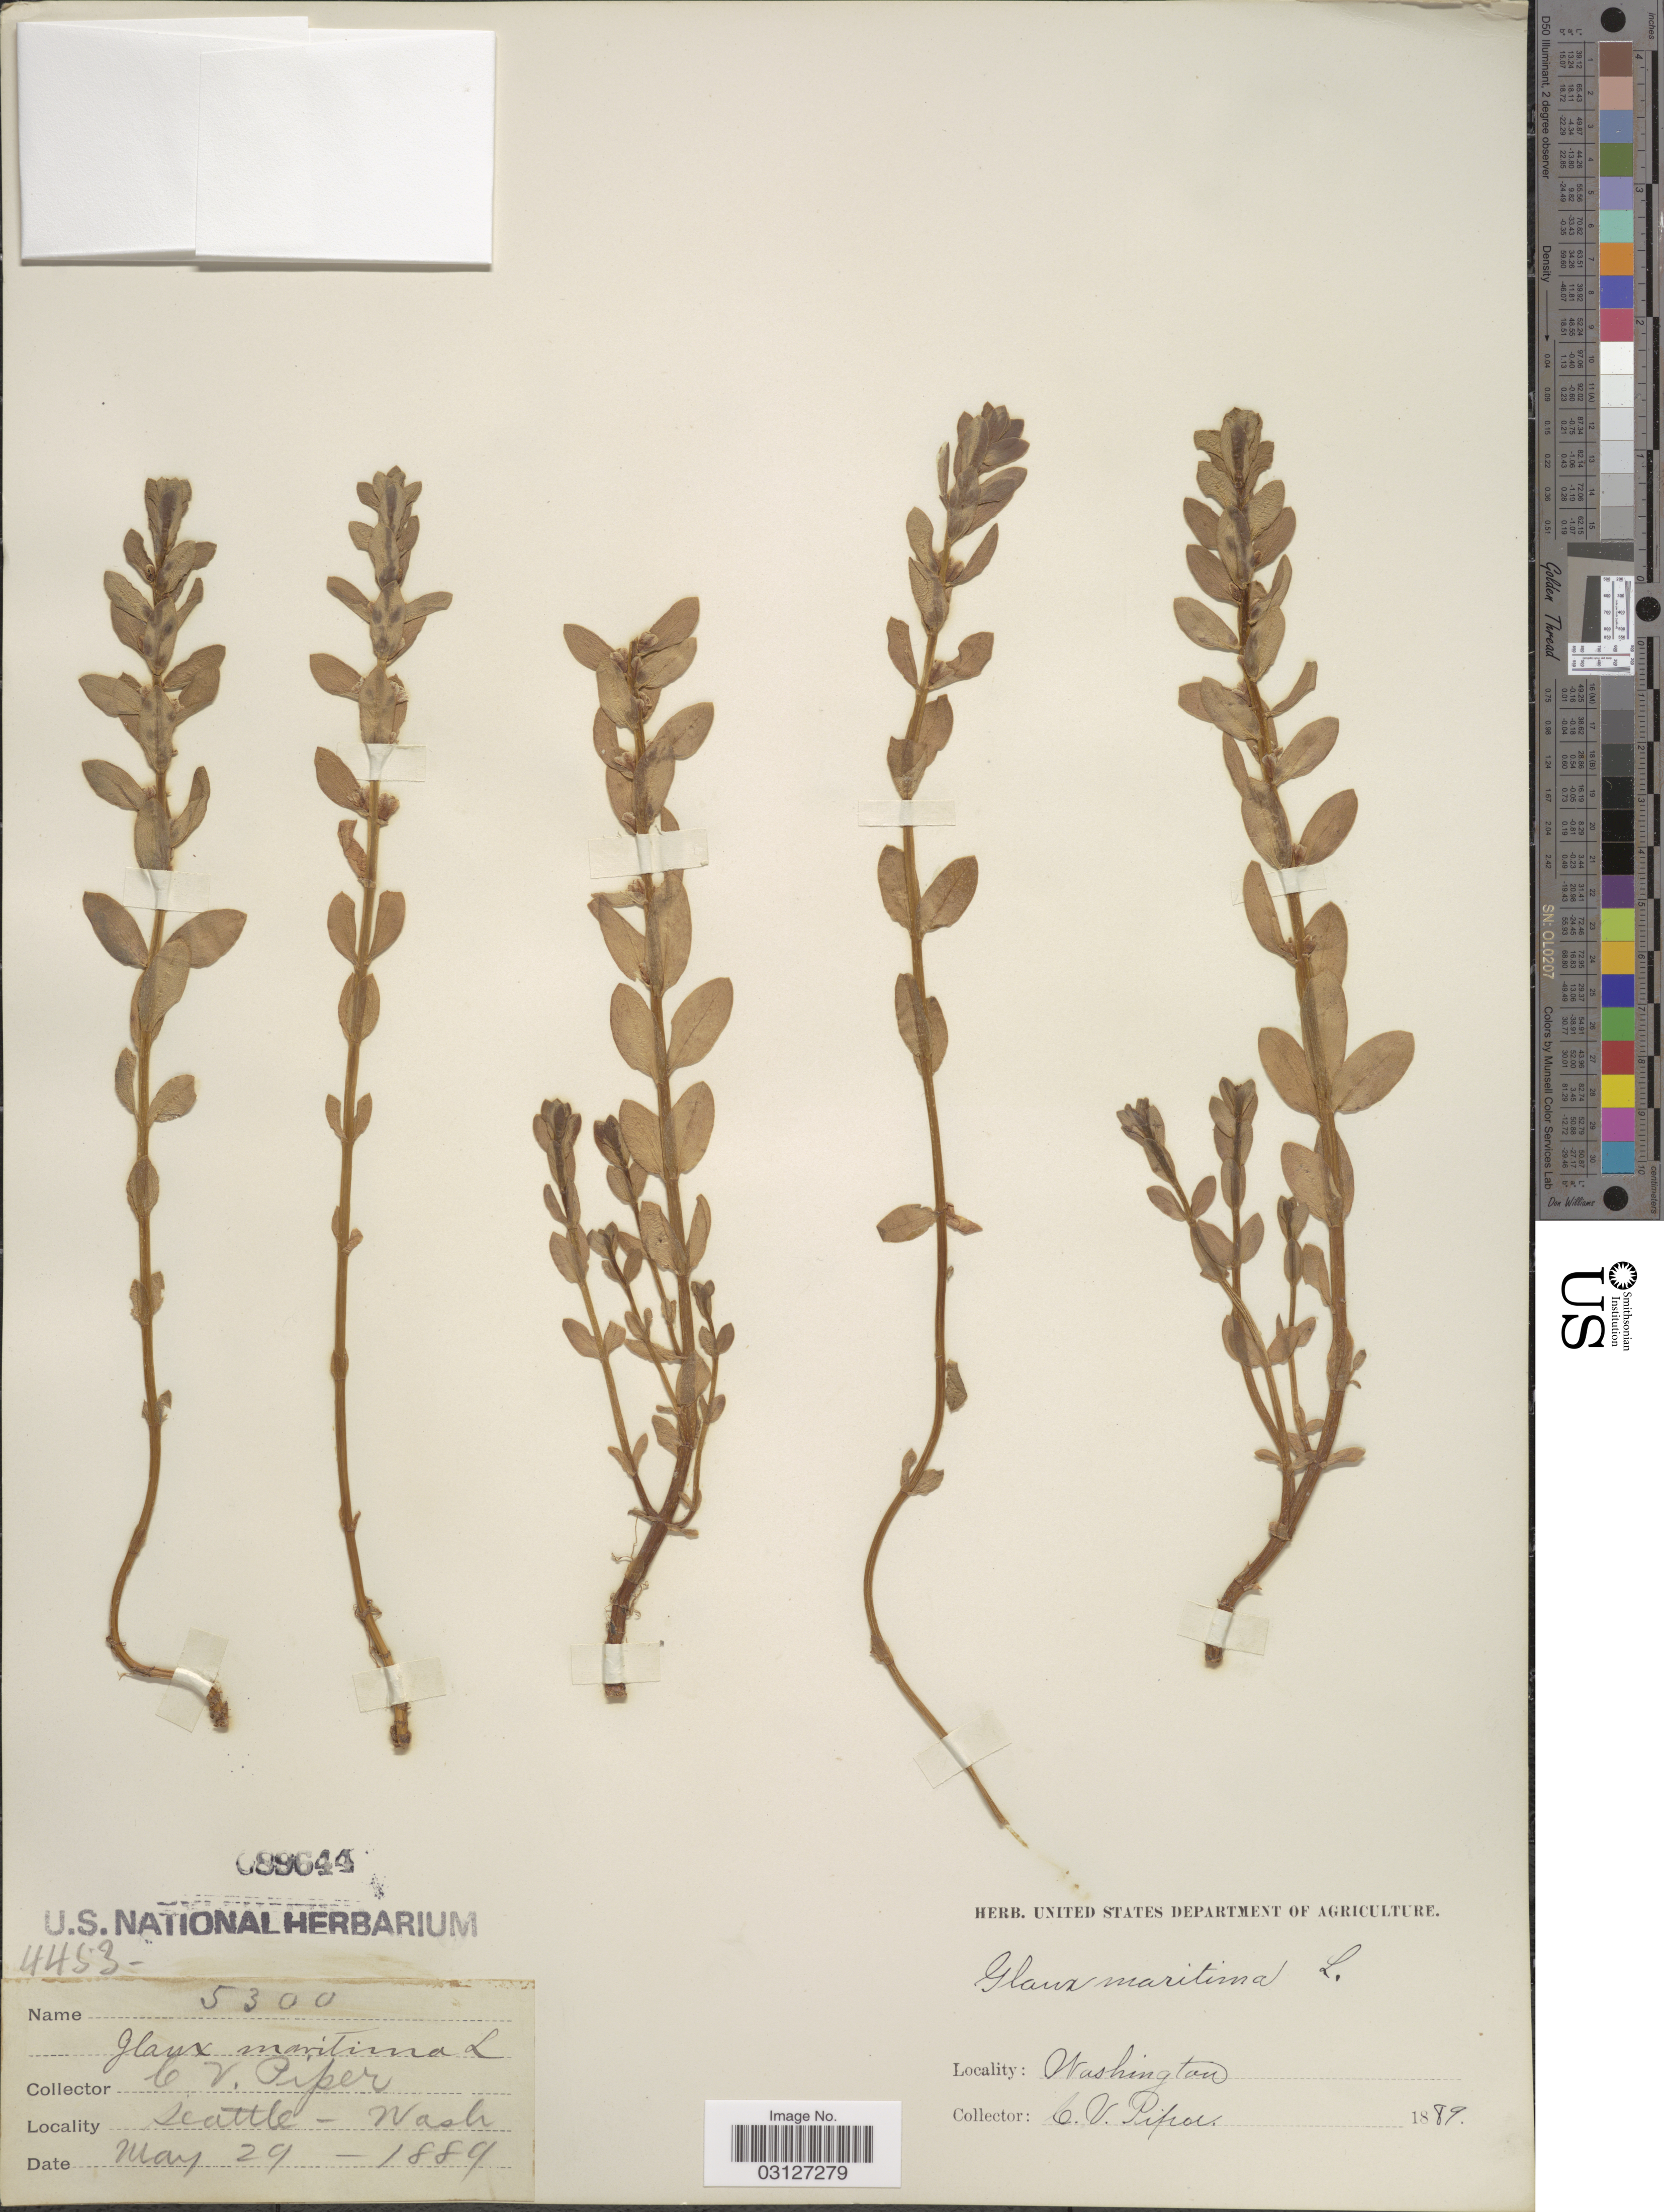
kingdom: Plantae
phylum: Tracheophyta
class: Magnoliopsida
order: Ericales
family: Primulaceae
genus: Glaux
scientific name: Glaux maritima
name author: L.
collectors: C. V. Piper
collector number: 5300?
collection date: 1889-05-29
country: United States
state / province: Washington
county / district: King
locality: Seattle.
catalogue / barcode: US 89644